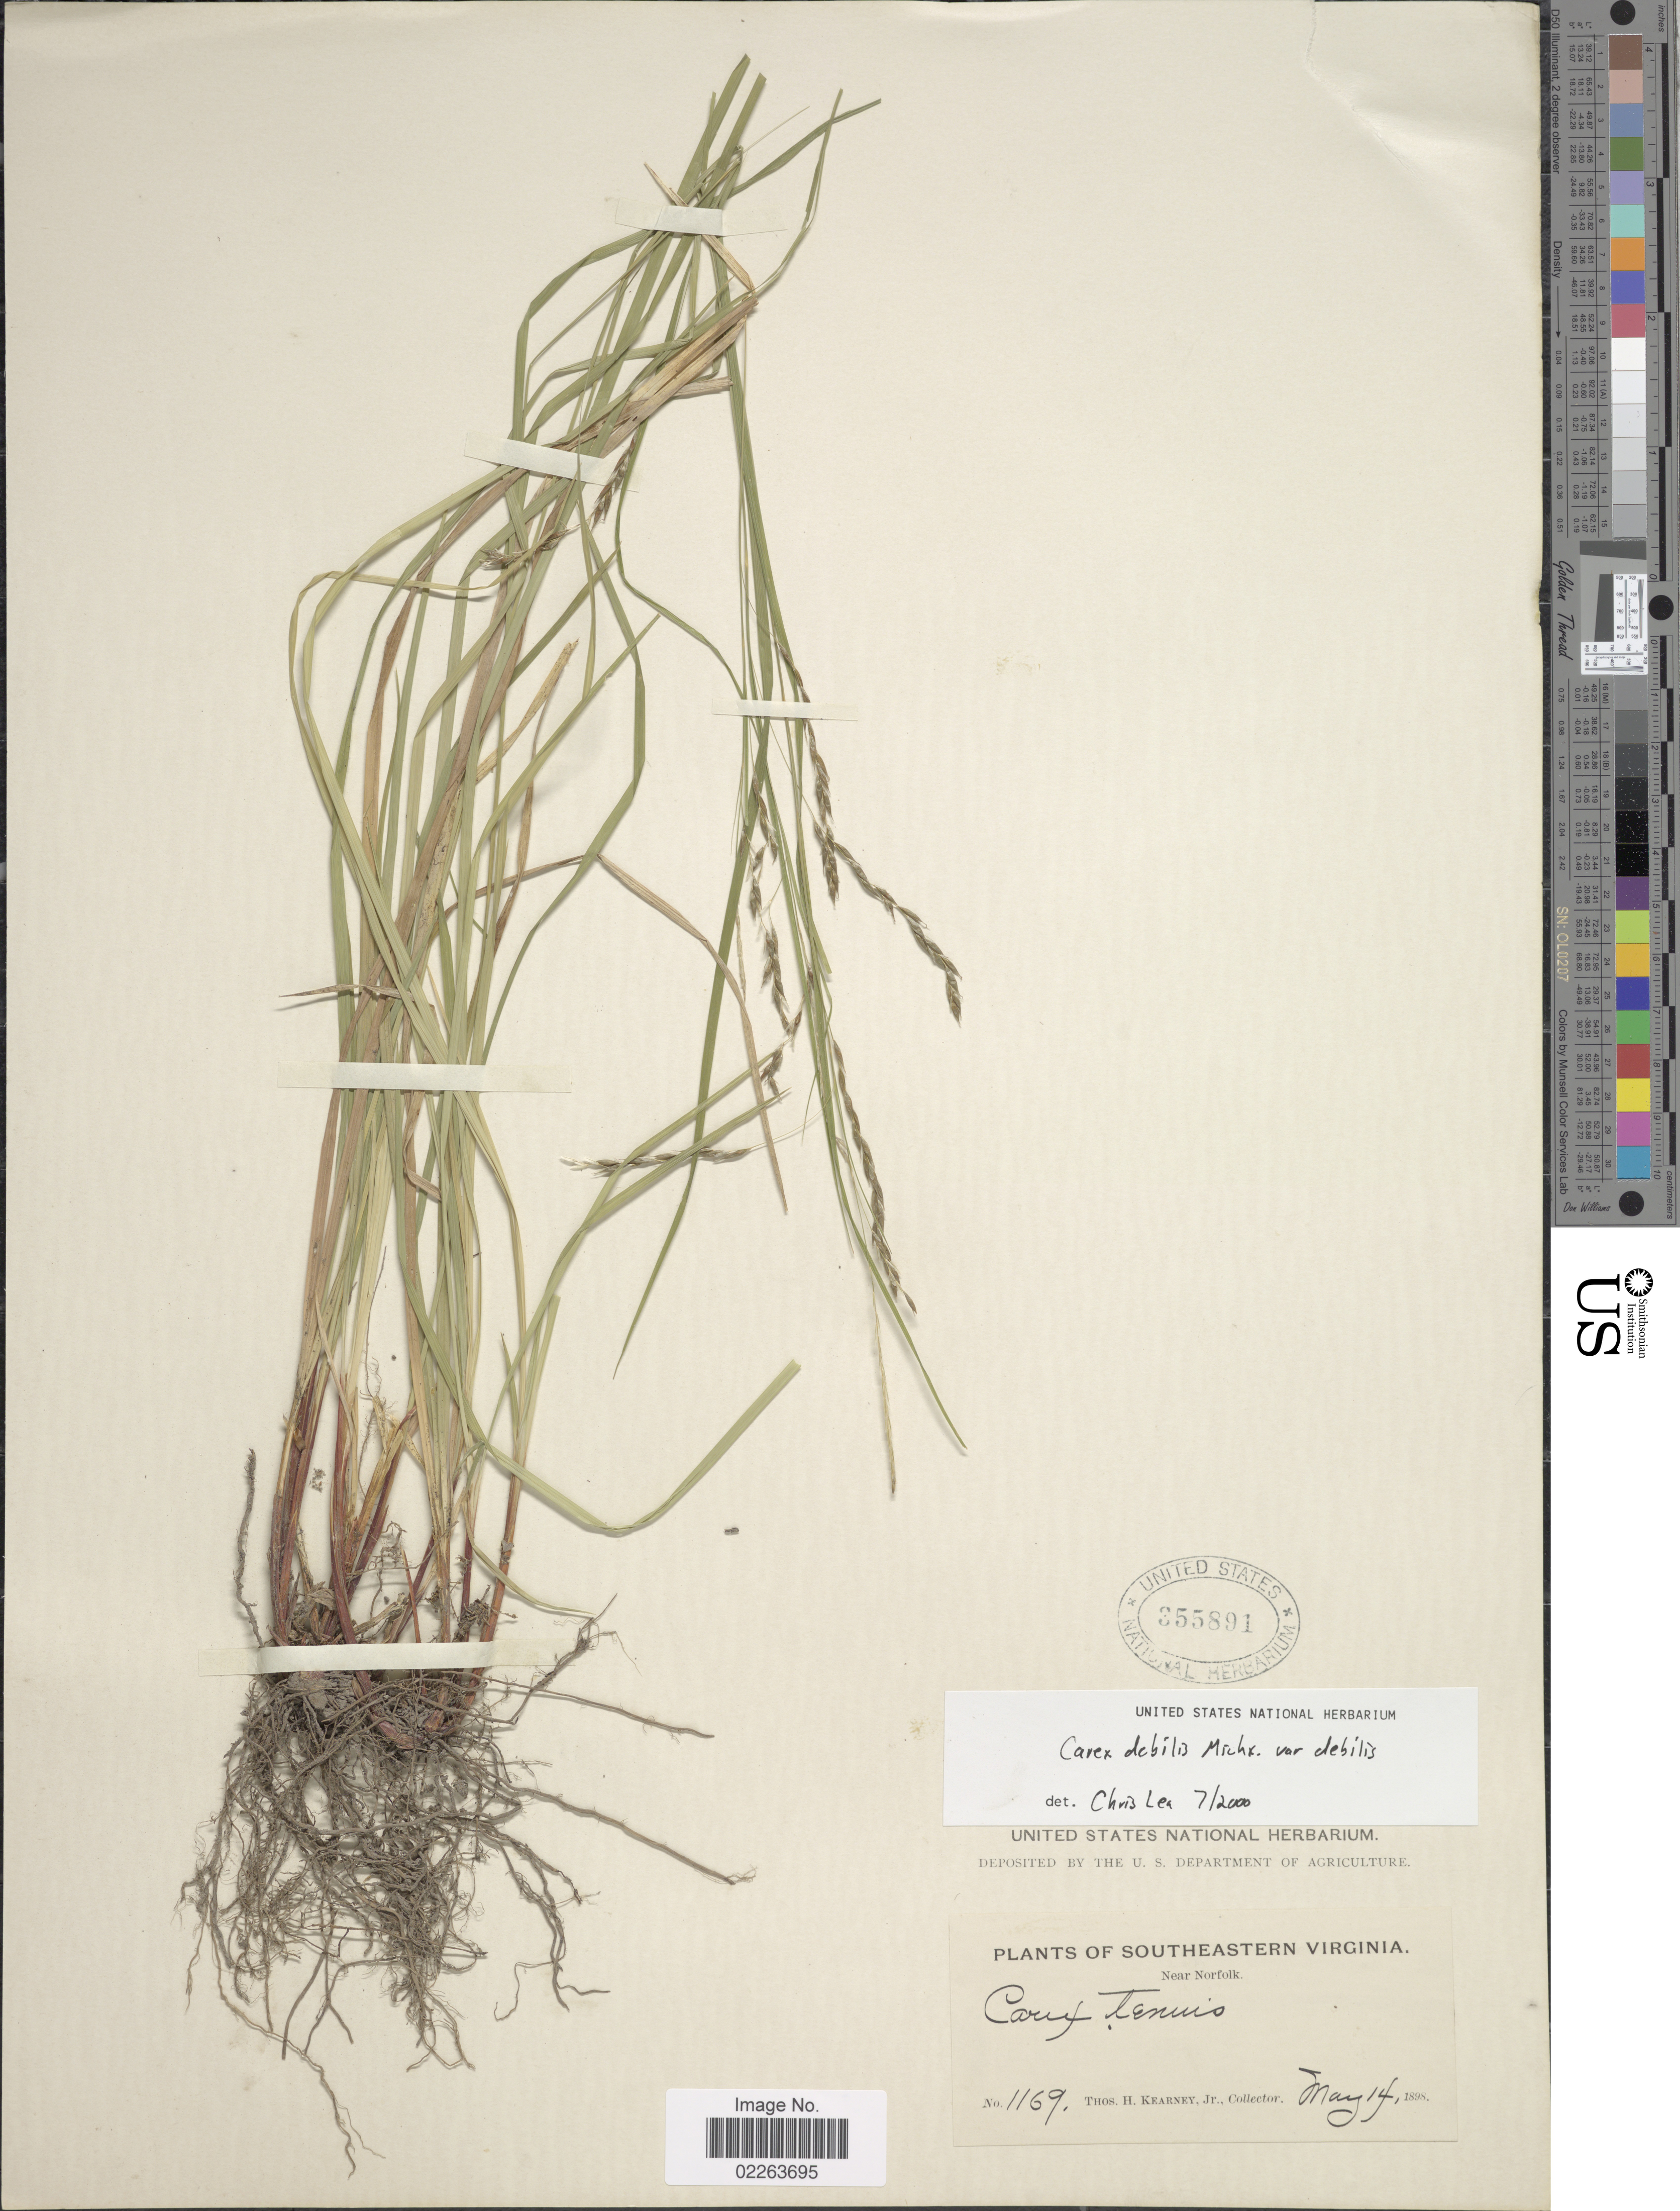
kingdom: Plantae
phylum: Tracheophyta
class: Liliopsida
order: Poales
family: Cyperaceae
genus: Carex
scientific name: Carex debilis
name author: Michx.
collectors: T. H. Kearney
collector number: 1169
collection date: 1898-05-14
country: United States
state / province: Virginia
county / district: City of Norfolk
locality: Southeastern Virginia, near Norfolk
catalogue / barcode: US 355891